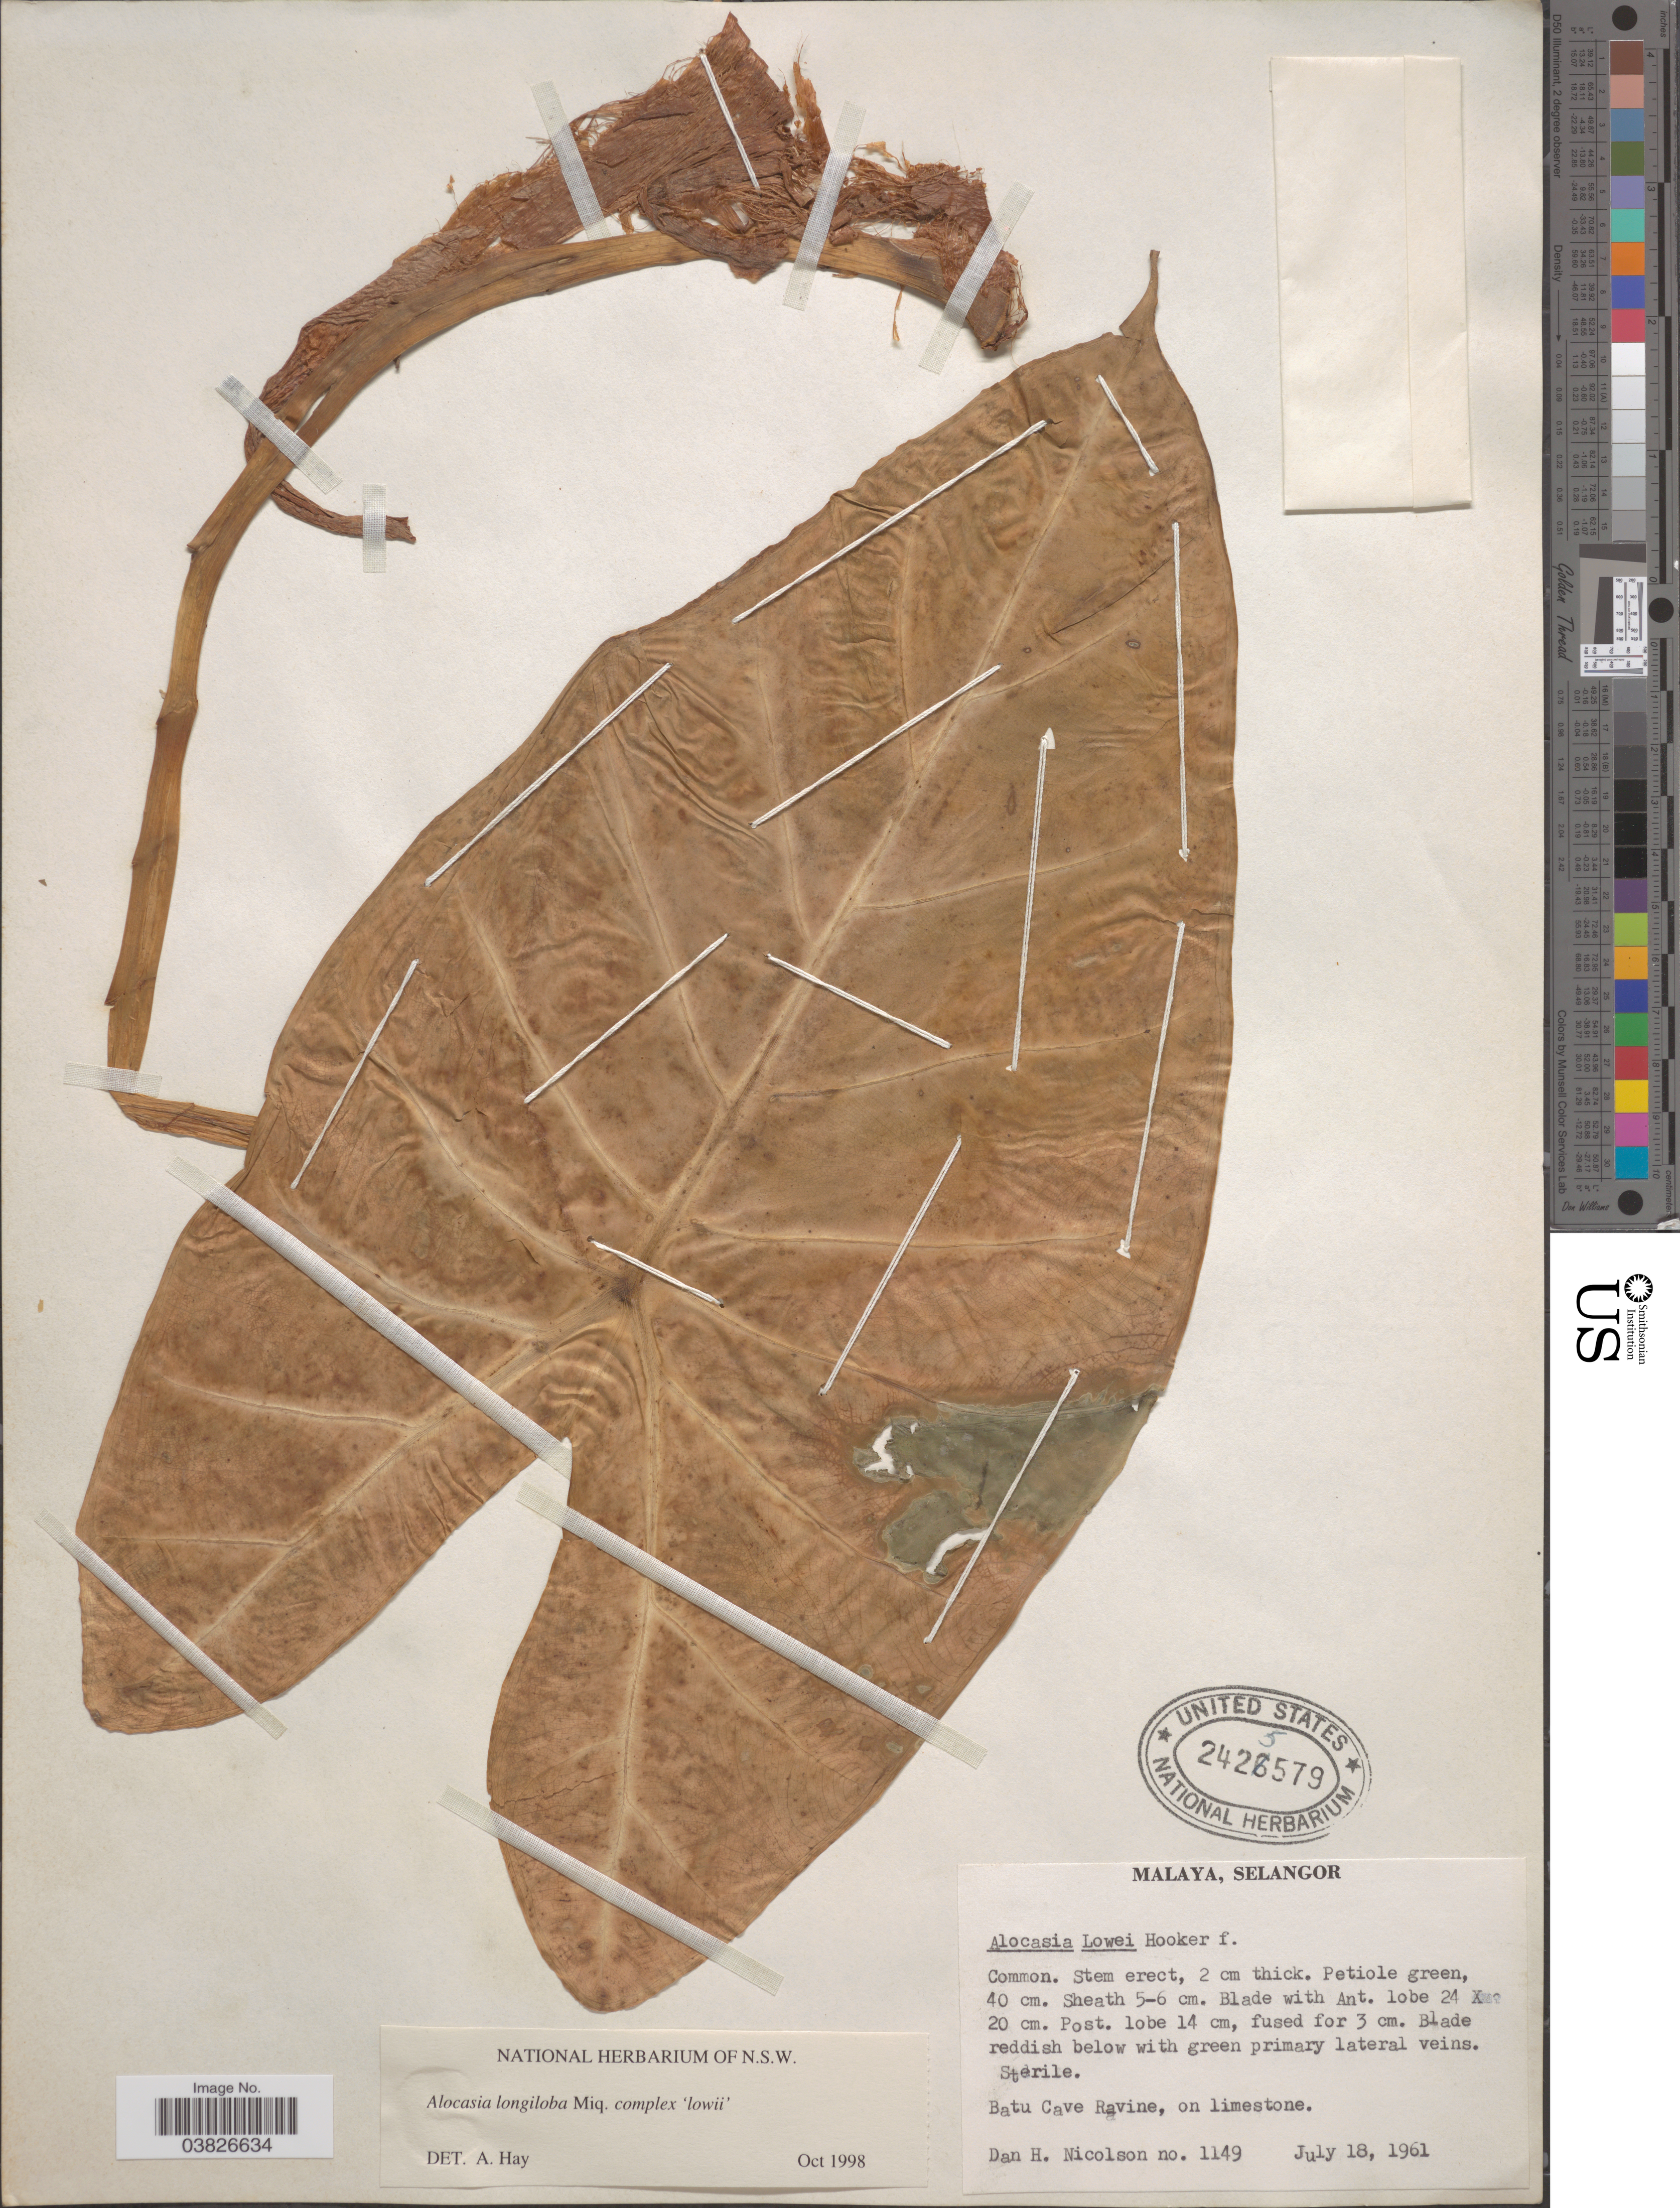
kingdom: Plantae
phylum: Tracheophyta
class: Liliopsida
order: Alismatales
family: Araceae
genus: Alocasia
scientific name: Alocasia longiloba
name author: Miq.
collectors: D. H. Nicolson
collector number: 1149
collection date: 1961-07-18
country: Malaysia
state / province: Selangor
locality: Malaya. Batu Cave Ravine.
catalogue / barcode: US 2425579